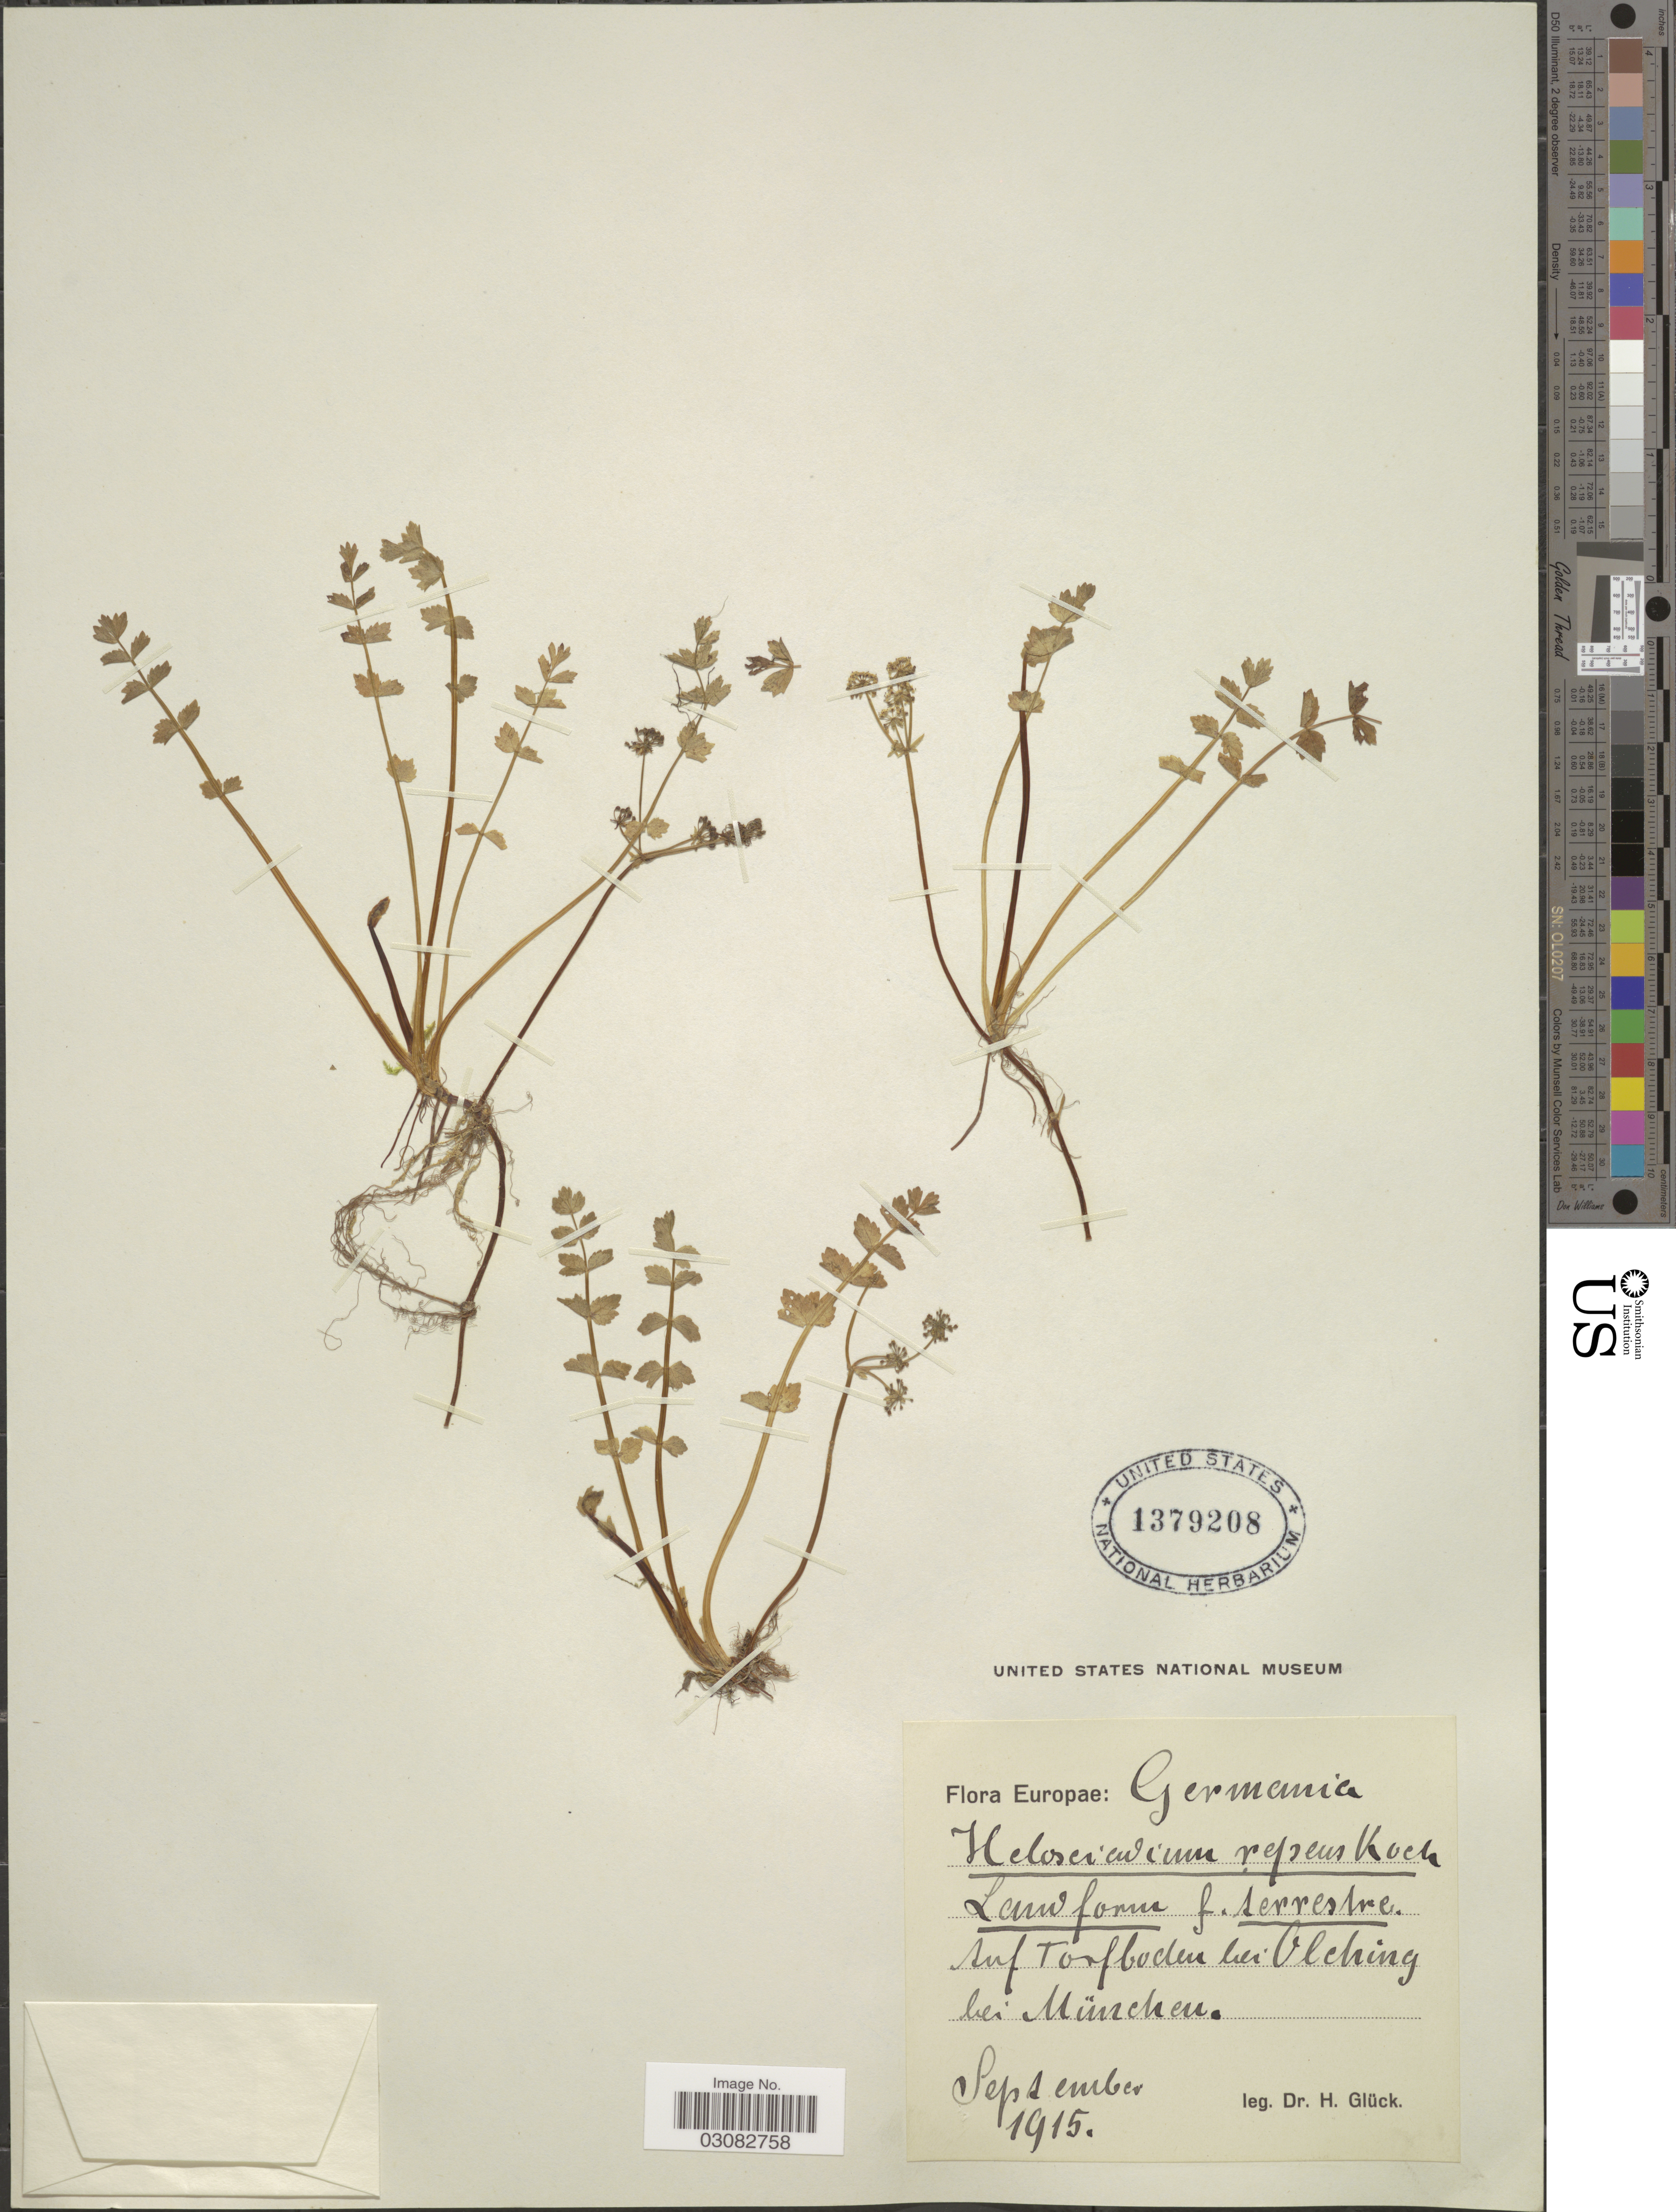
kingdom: Plantae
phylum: Tracheophyta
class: Magnoliopsida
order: Apiales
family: Apiaceae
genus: Apium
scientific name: Apium repens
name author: (Jacq.) Lag.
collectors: H. Glück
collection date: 1915-09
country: Germany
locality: Auf Torfboden [interpreted] bei Olching bei München.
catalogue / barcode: US 1379208